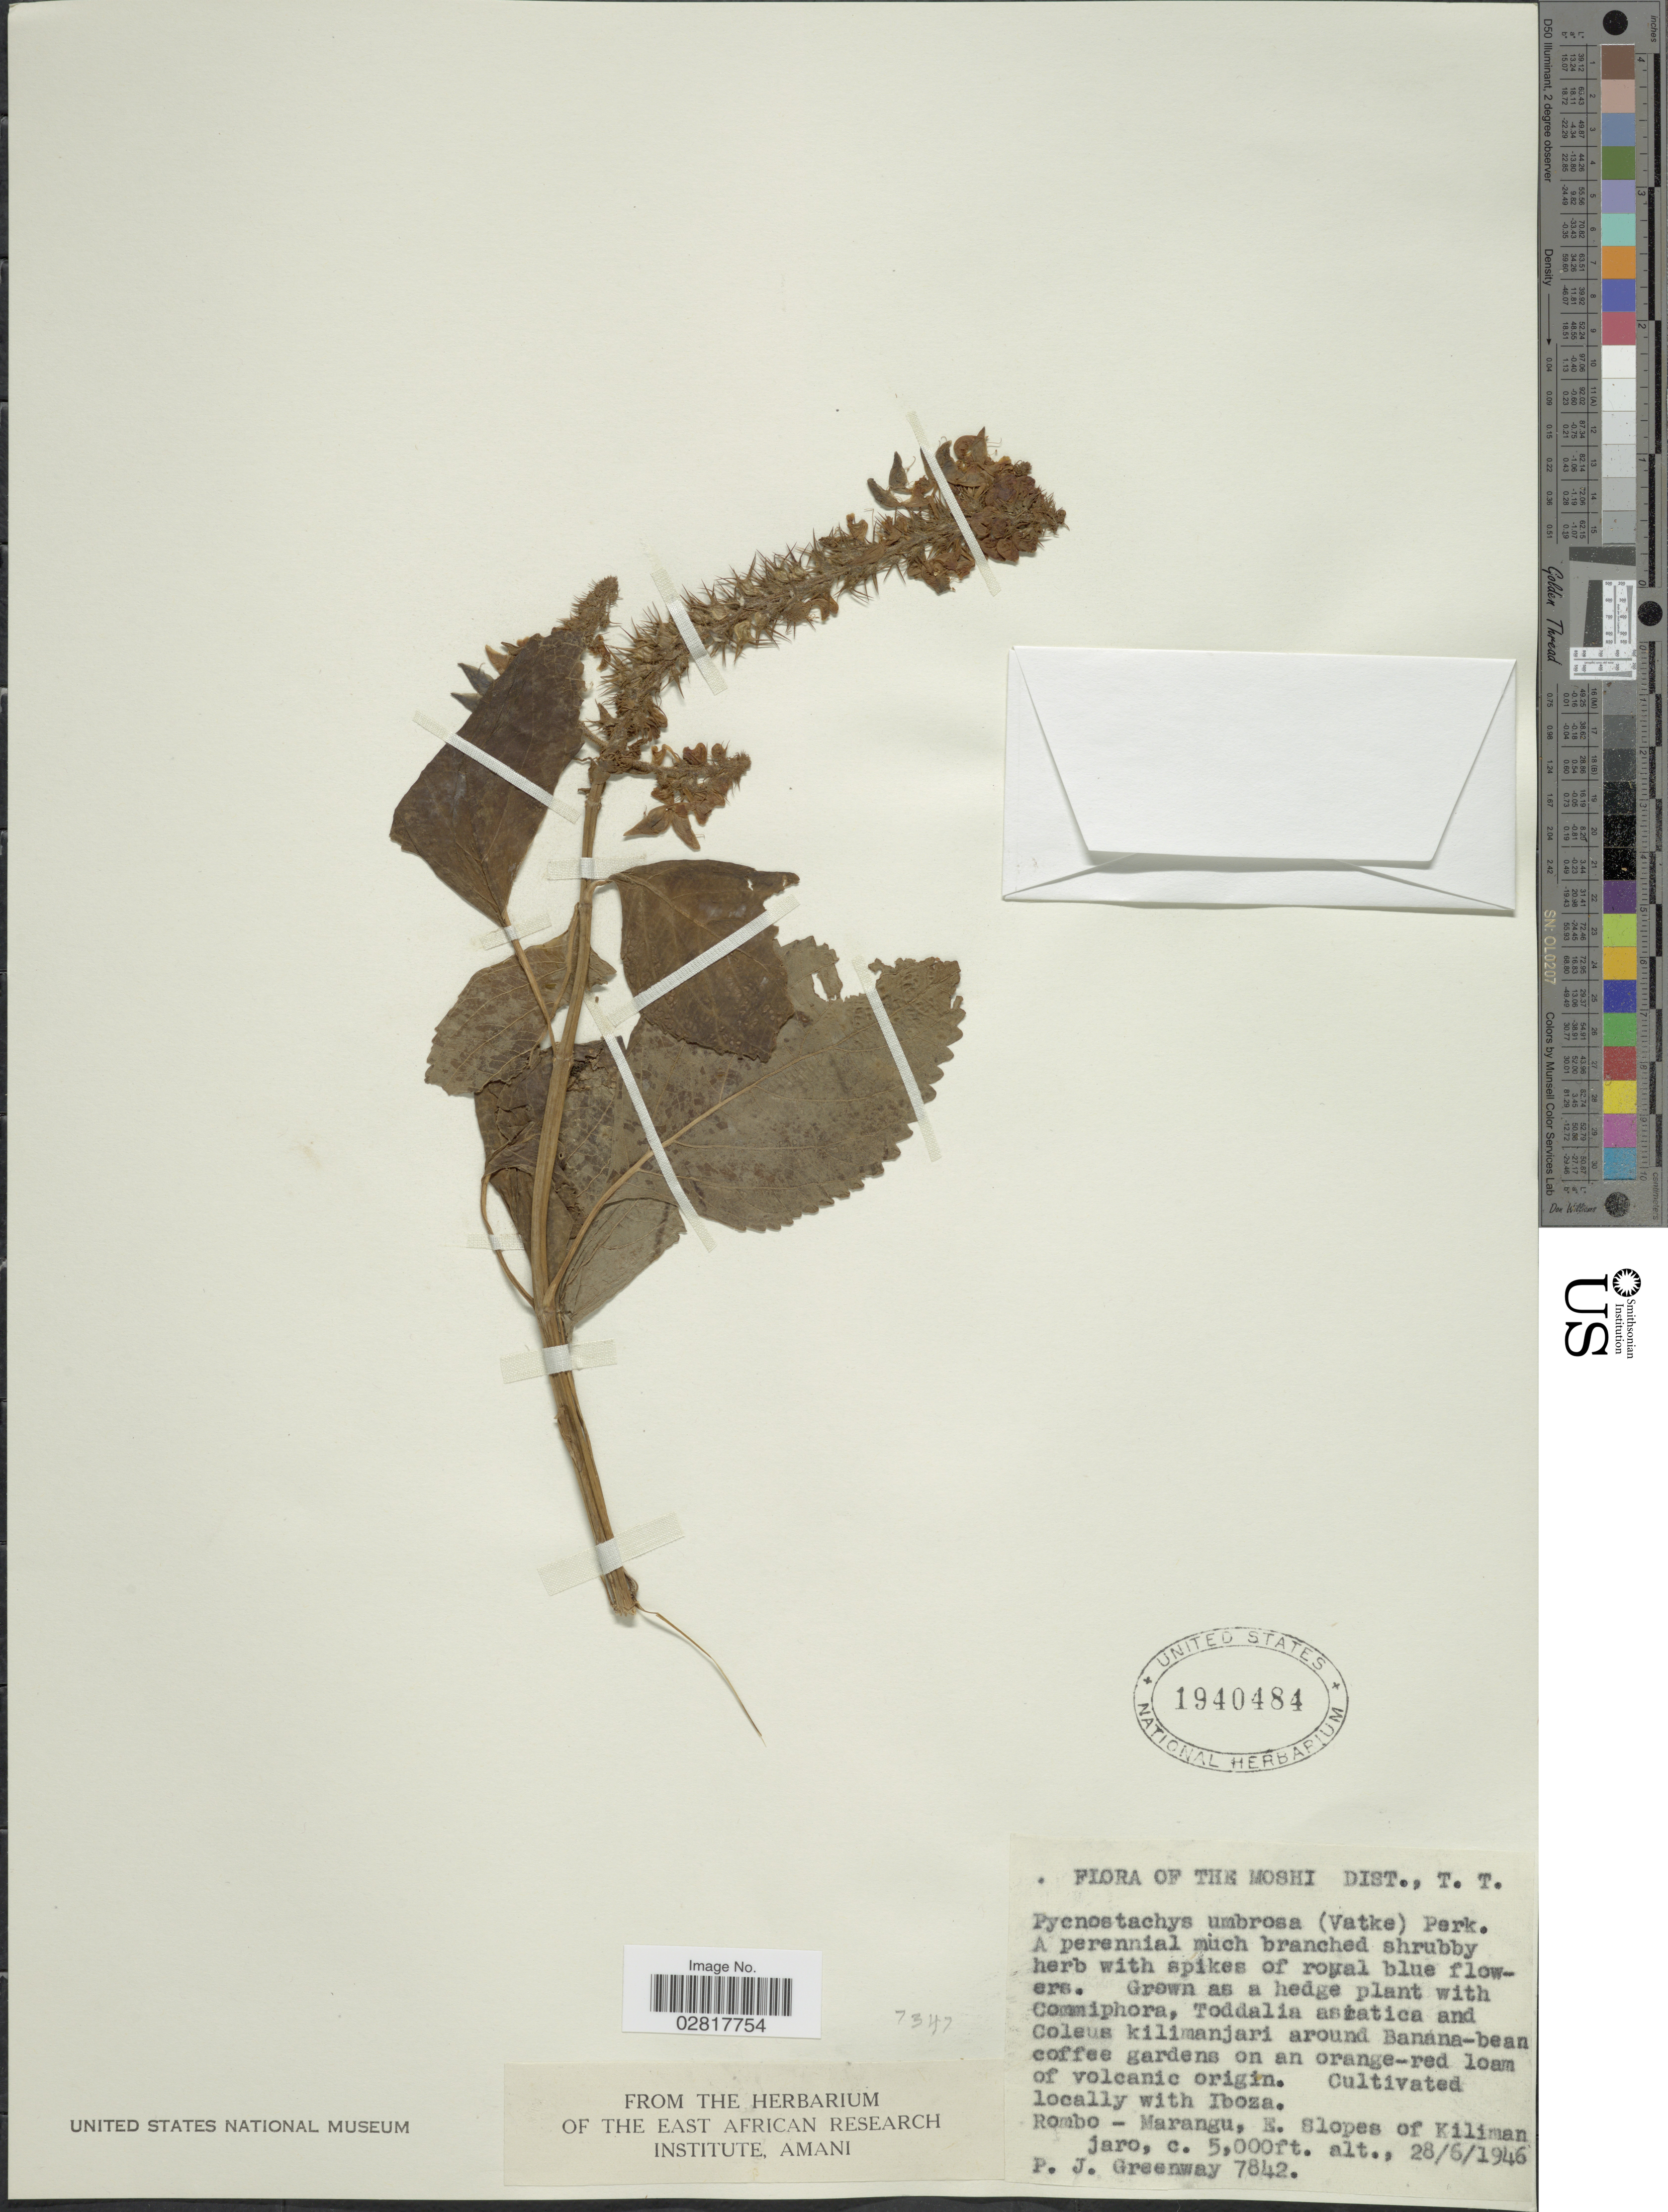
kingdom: Plantae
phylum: Tracheophyta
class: Magnoliopsida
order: Lamiales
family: Lamiaceae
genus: Pycnostachys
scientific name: Pycnostachys umbrosa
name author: (Vatke) Perkins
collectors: P. J. Greenway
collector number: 7842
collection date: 1946-06-28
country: Tanzania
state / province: Kilimanjaro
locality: Moshi Dist. T.T. Rombo-Marangu, E. Slopes of Kilimanjaro.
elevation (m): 1524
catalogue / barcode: US 1940484